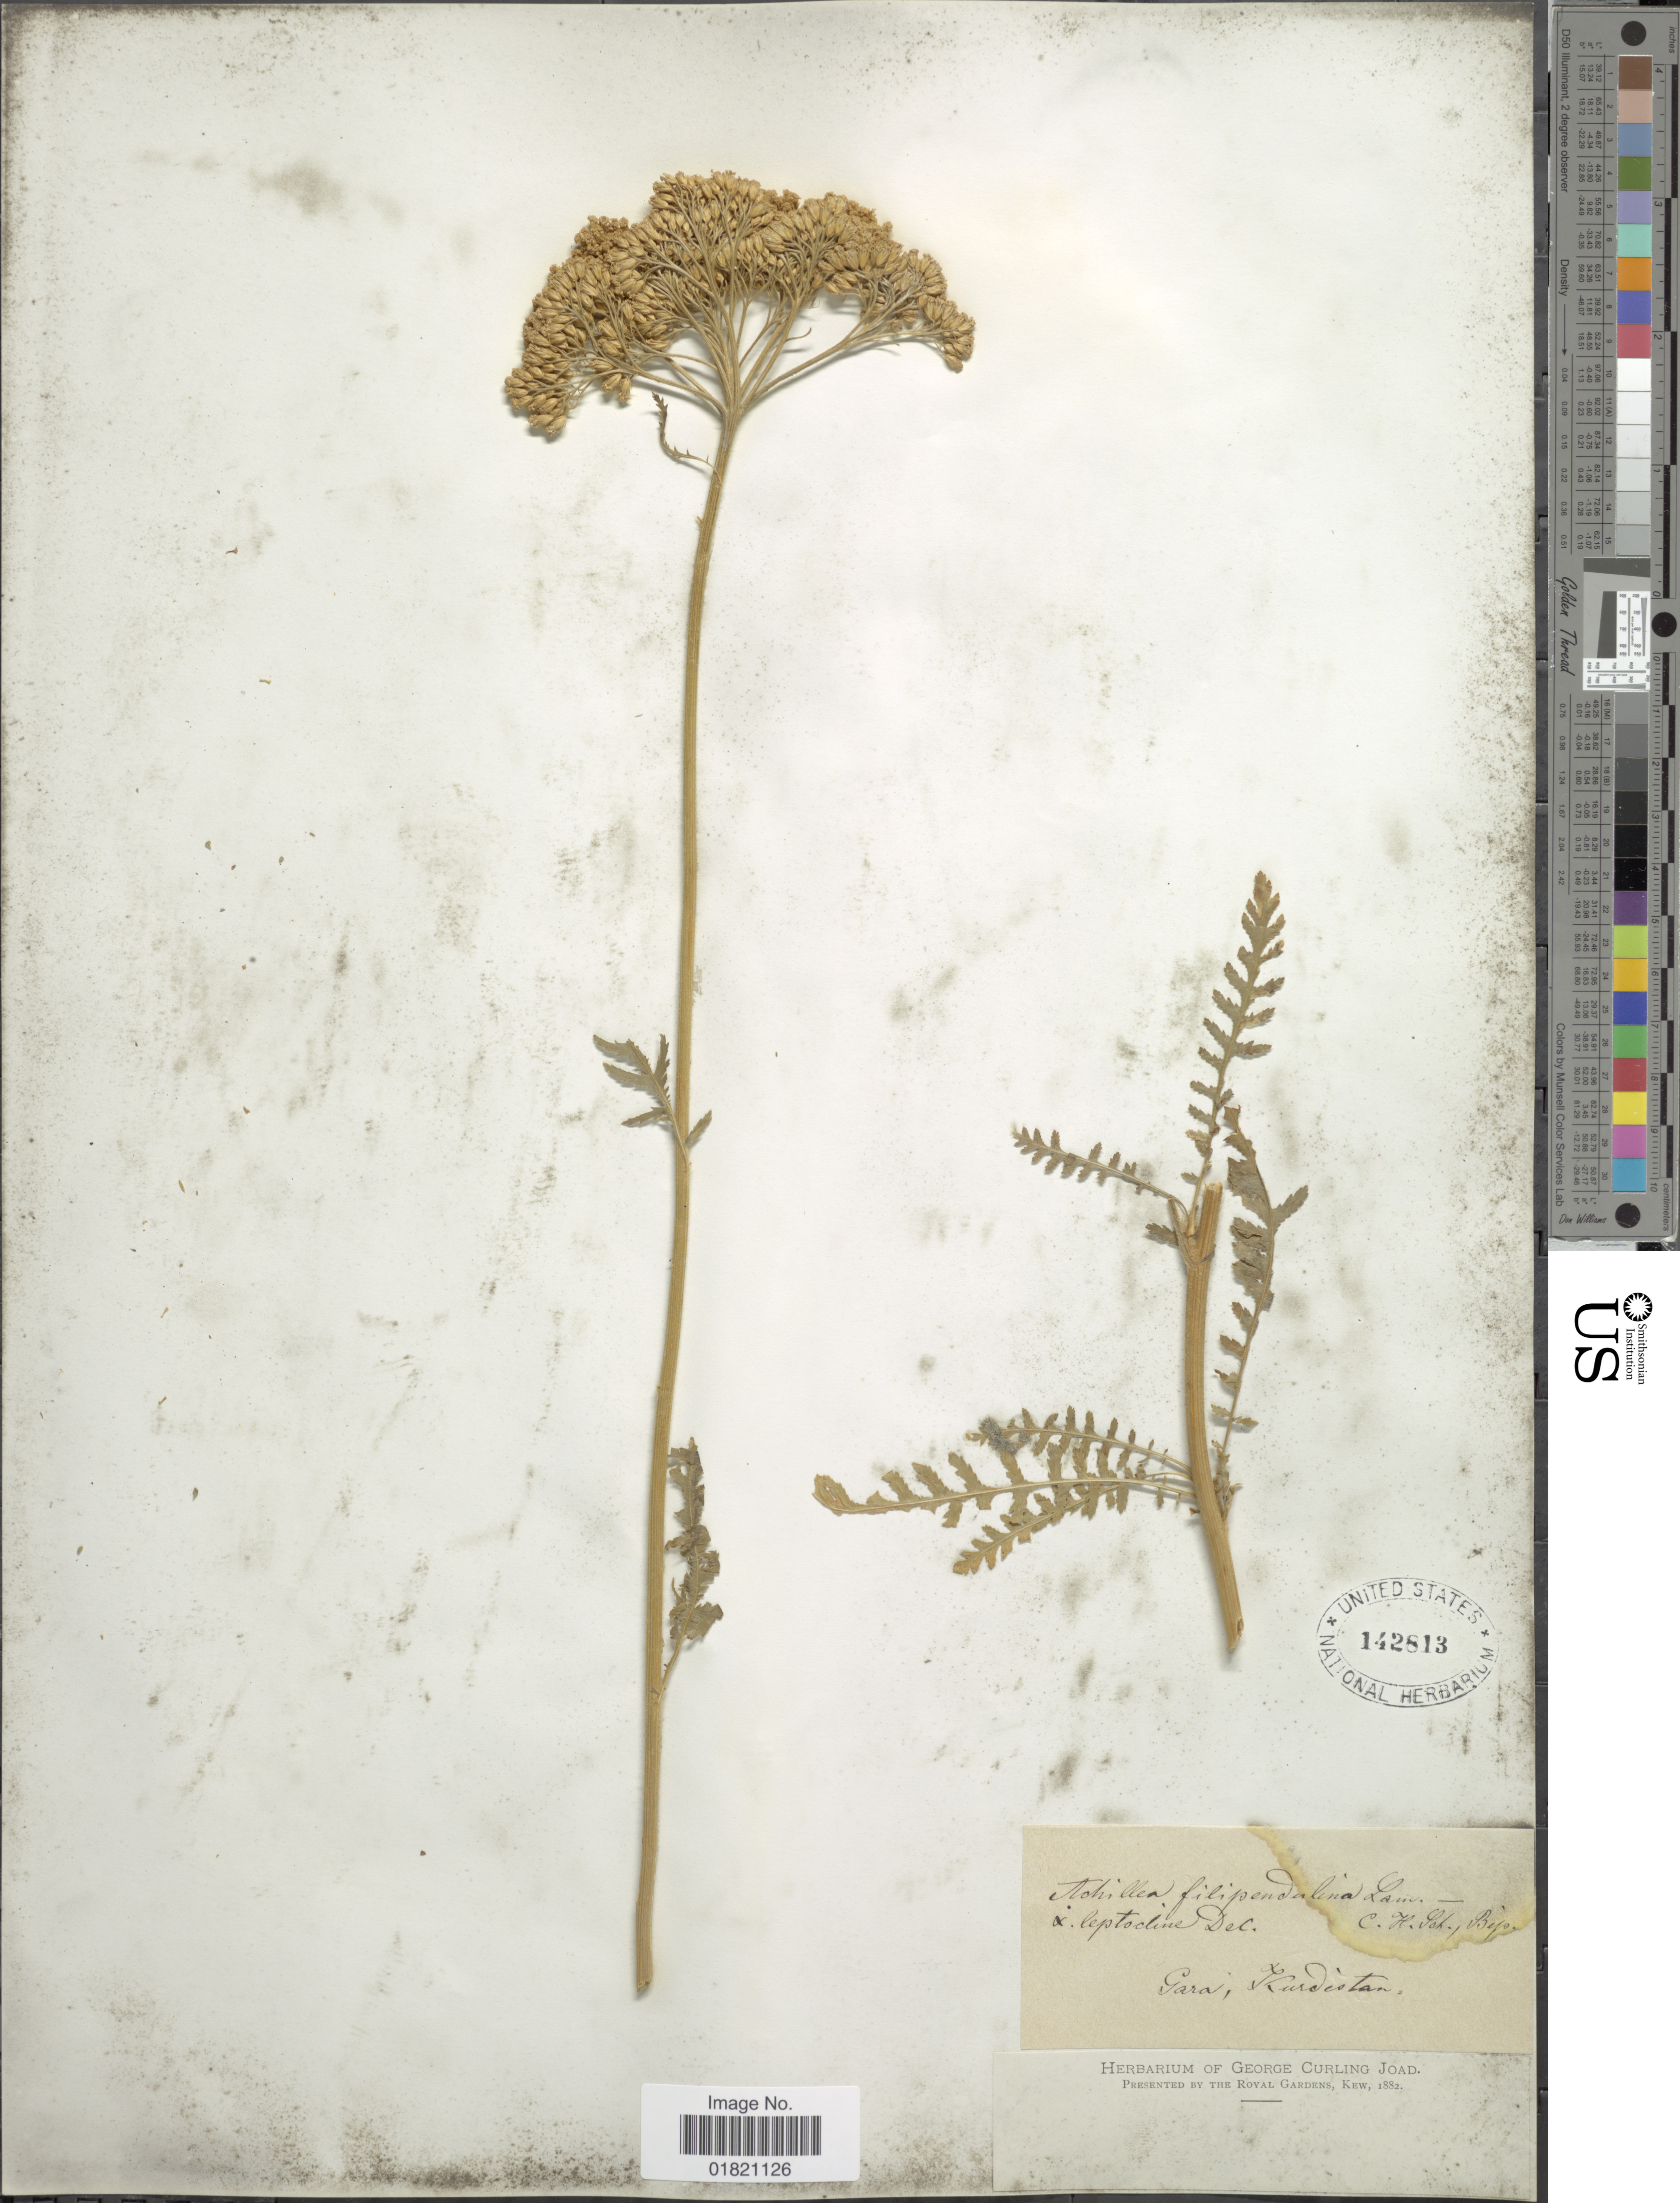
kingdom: Plantae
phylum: Tracheophyta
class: Magnoliopsida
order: Asterales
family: Asteraceae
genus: Achillea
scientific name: Achillea filipendulina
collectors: ex herb. George Curling Joad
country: Iran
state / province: Kurdistan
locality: Gara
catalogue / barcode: US 142813